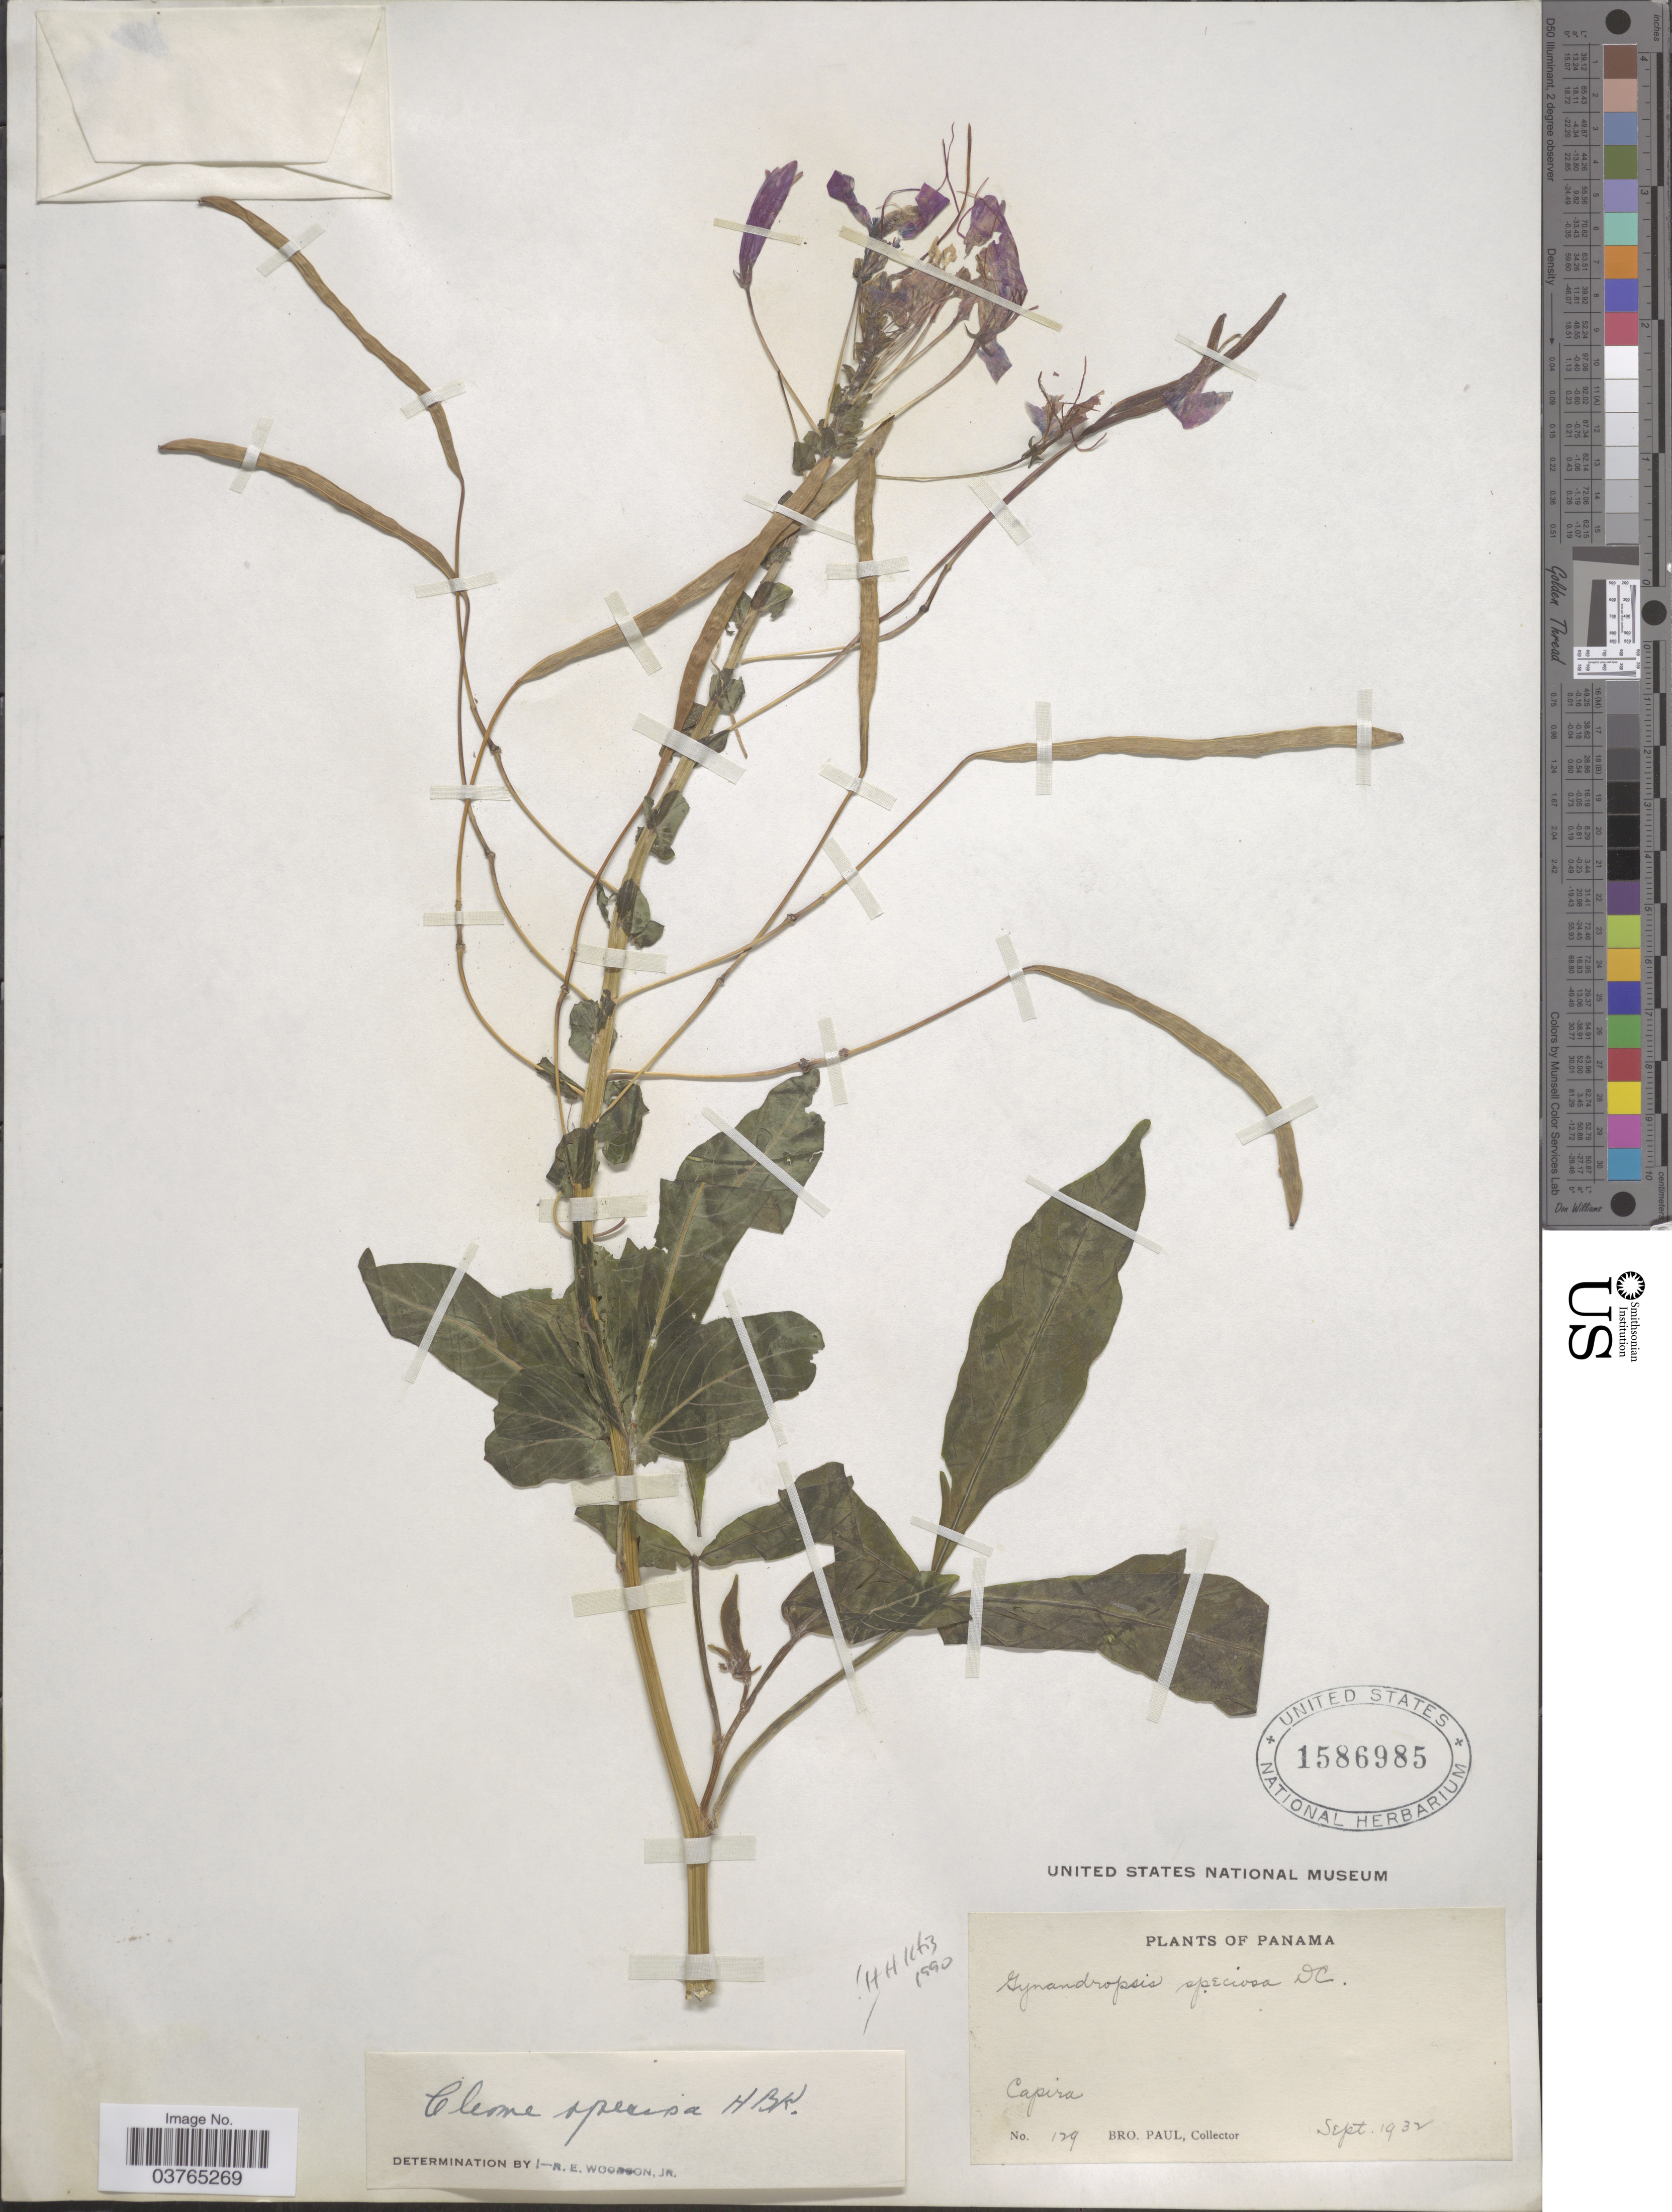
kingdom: Plantae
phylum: Tracheophyta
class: Magnoliopsida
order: Brassicales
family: Cleomaceae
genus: Cleoserrata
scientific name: Cleoserrata speciosa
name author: (Raf.) Iltis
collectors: B. Paul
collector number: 129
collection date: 1932-09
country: Panama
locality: Capira.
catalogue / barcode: US 1586985